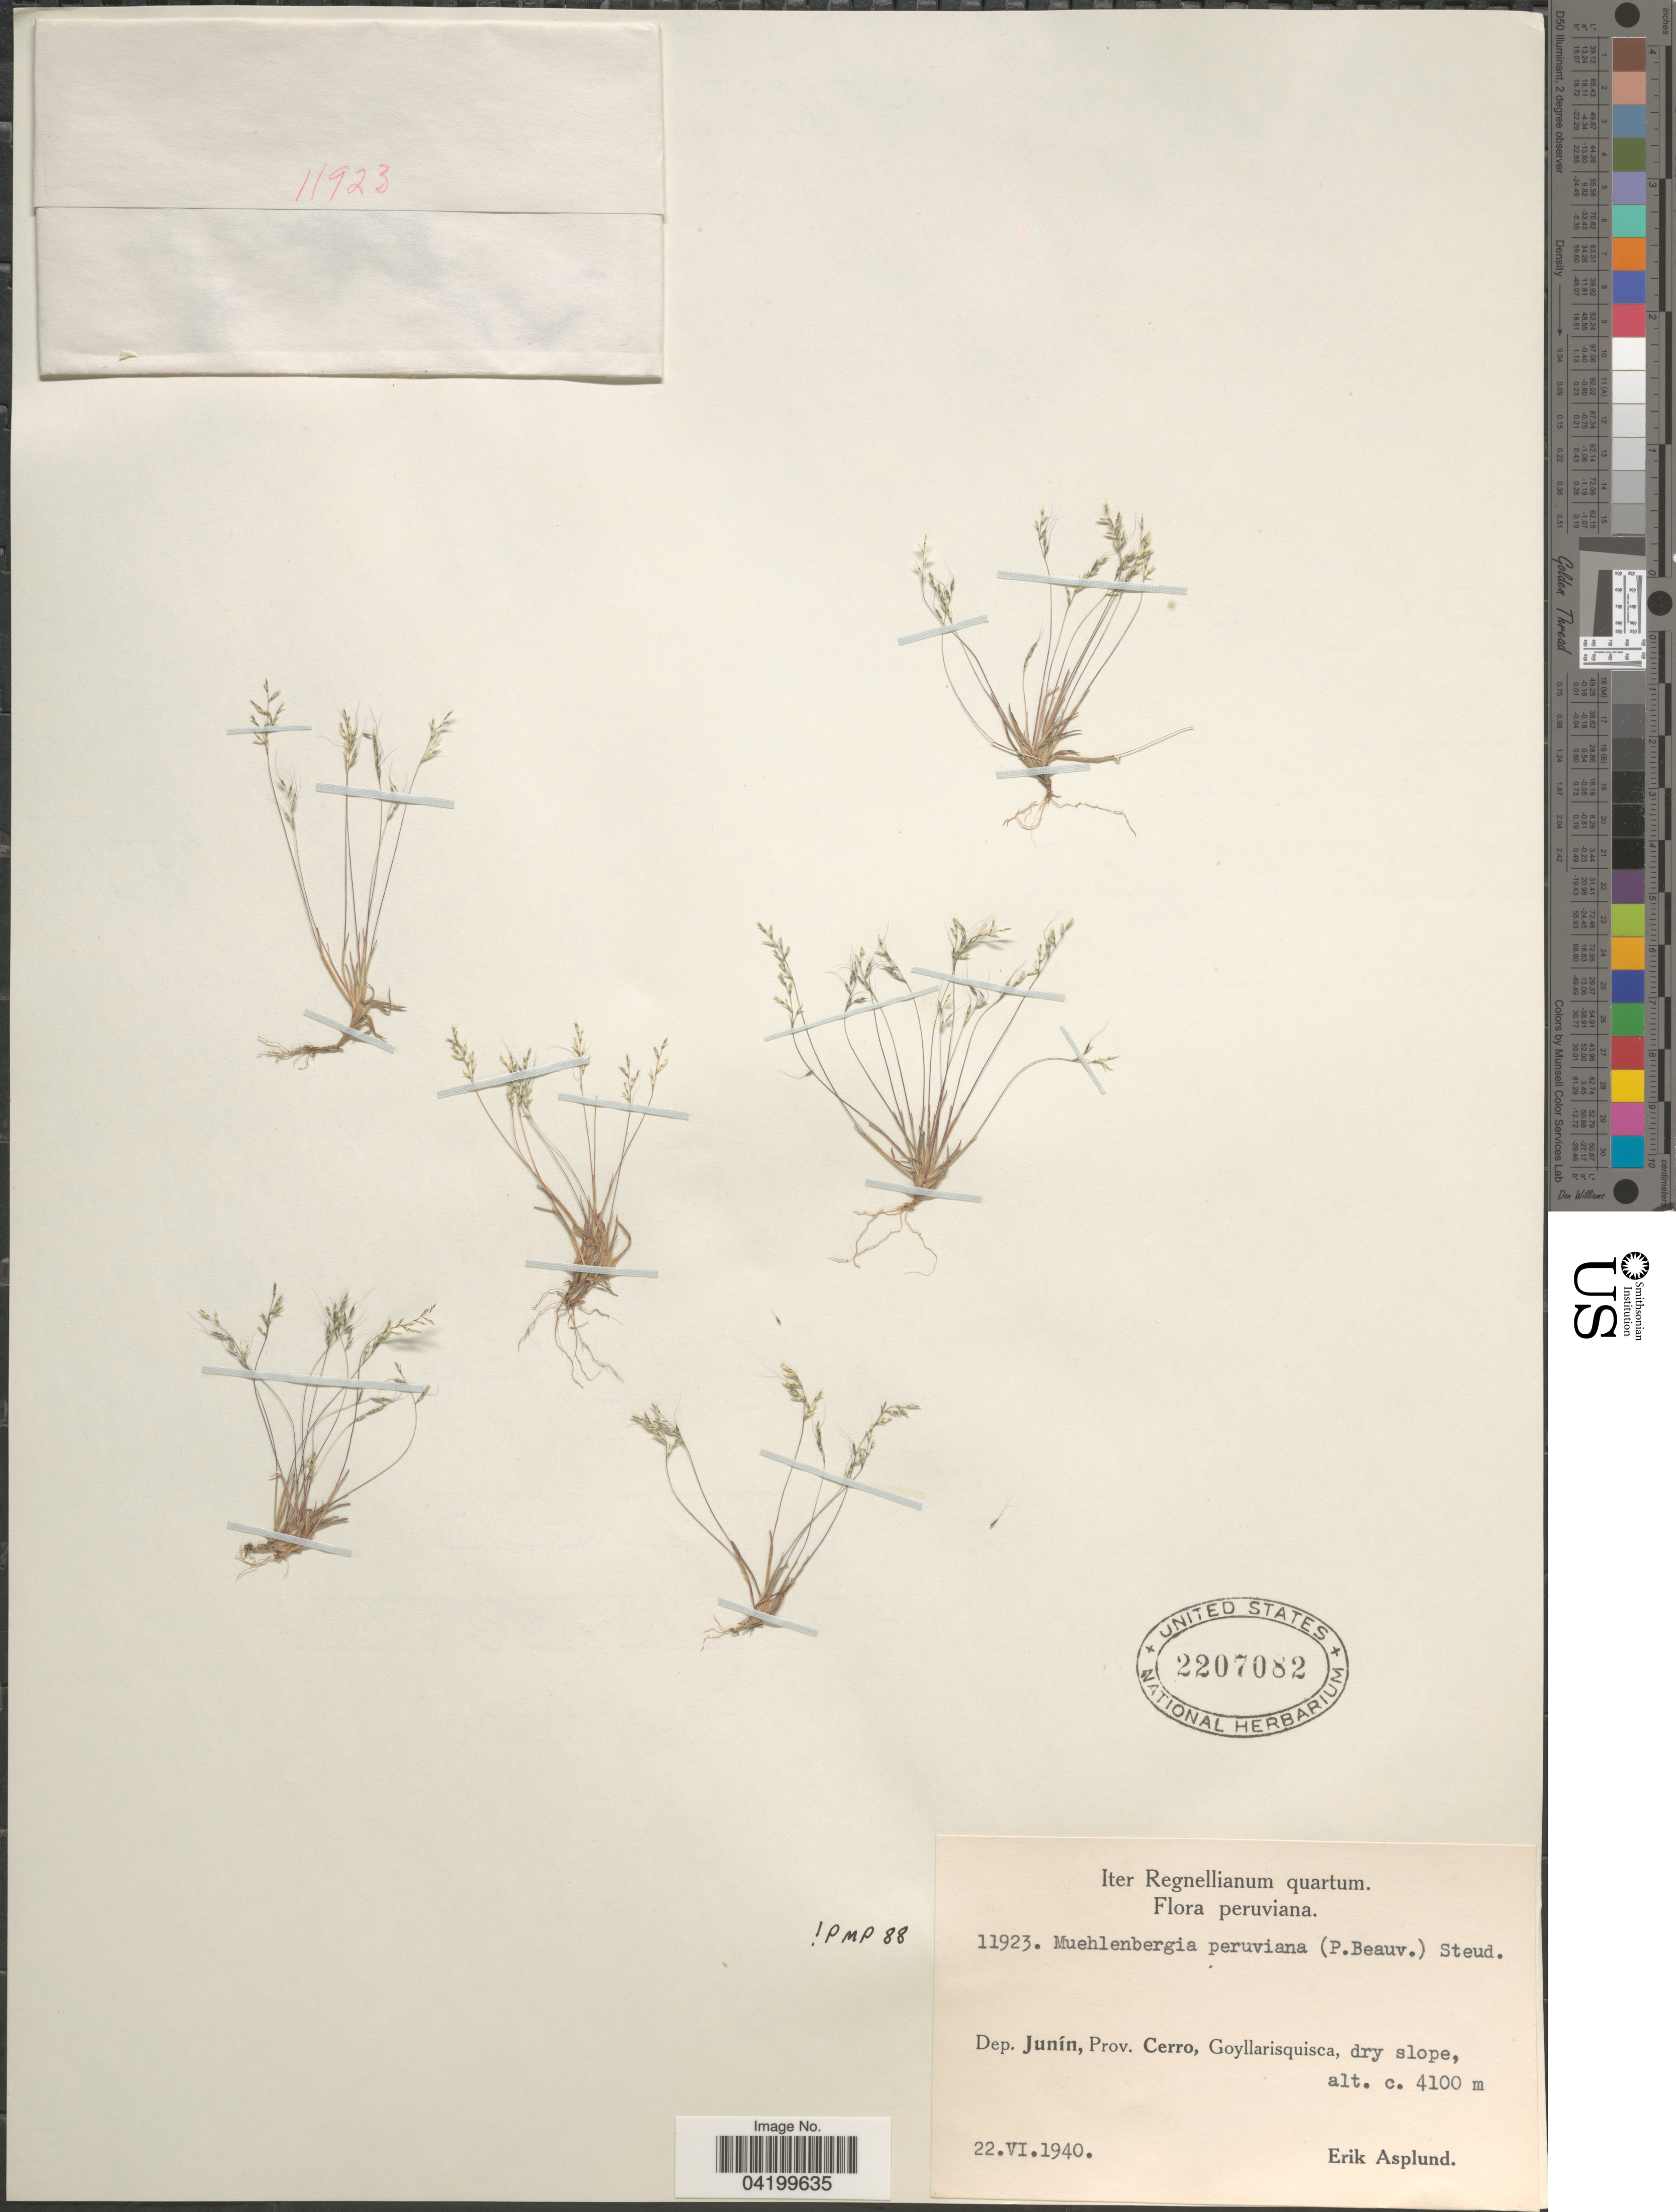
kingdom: Plantae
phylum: Tracheophyta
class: Liliopsida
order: Poales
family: Poaceae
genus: Muhlenbergia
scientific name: Muhlenbergia peruviana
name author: (P. Beauv.) Steud.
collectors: E. Asplund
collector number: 11923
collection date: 1940-06-22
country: Peru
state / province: Junín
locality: Iter Regnellianum quartum. Dep. Junín, Prov. Cerro, Goyllarisquisca.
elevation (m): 4100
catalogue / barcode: US 2207082